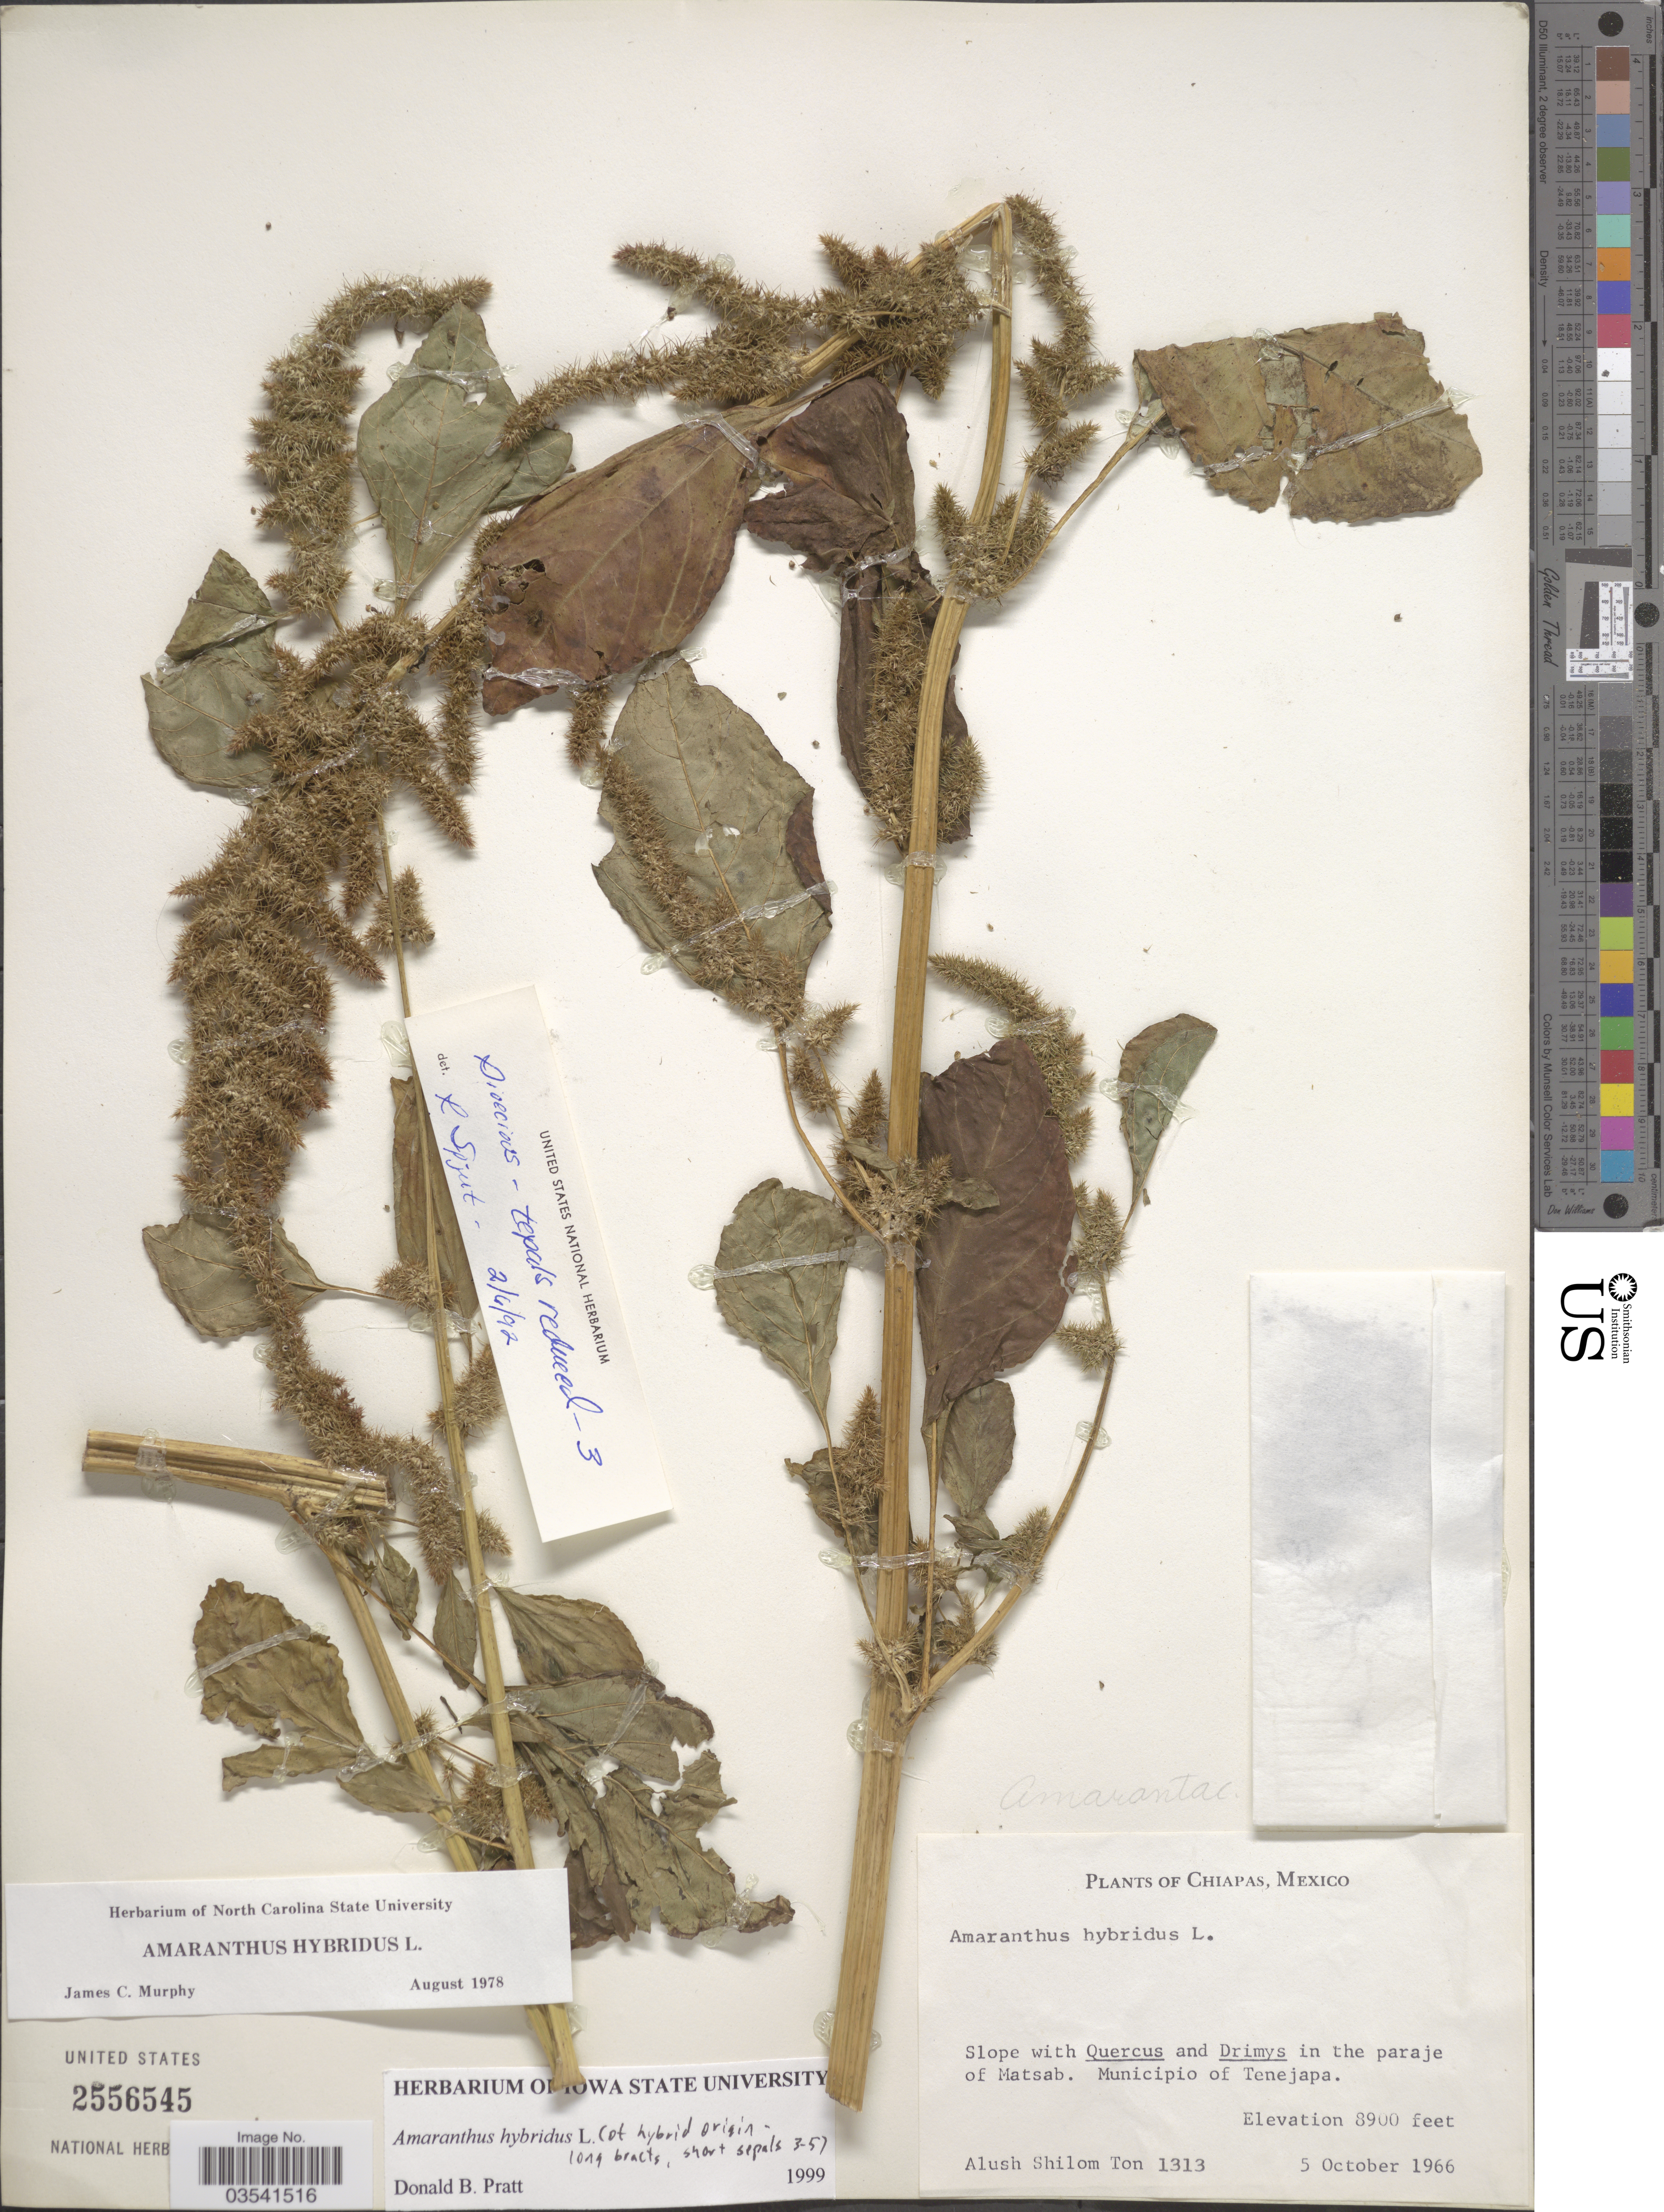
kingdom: Plantae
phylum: Tracheophyta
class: Magnoliopsida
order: Caryophyllales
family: Amaranthaceae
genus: Amaranthus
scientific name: Amaranthus hybridus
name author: L.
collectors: A. M. Ton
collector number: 1313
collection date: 1966-10-05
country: Mexico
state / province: Chiapas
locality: In the paraje of Matsab. Municipio of Tenejapa.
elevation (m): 2713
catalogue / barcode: US 2556545